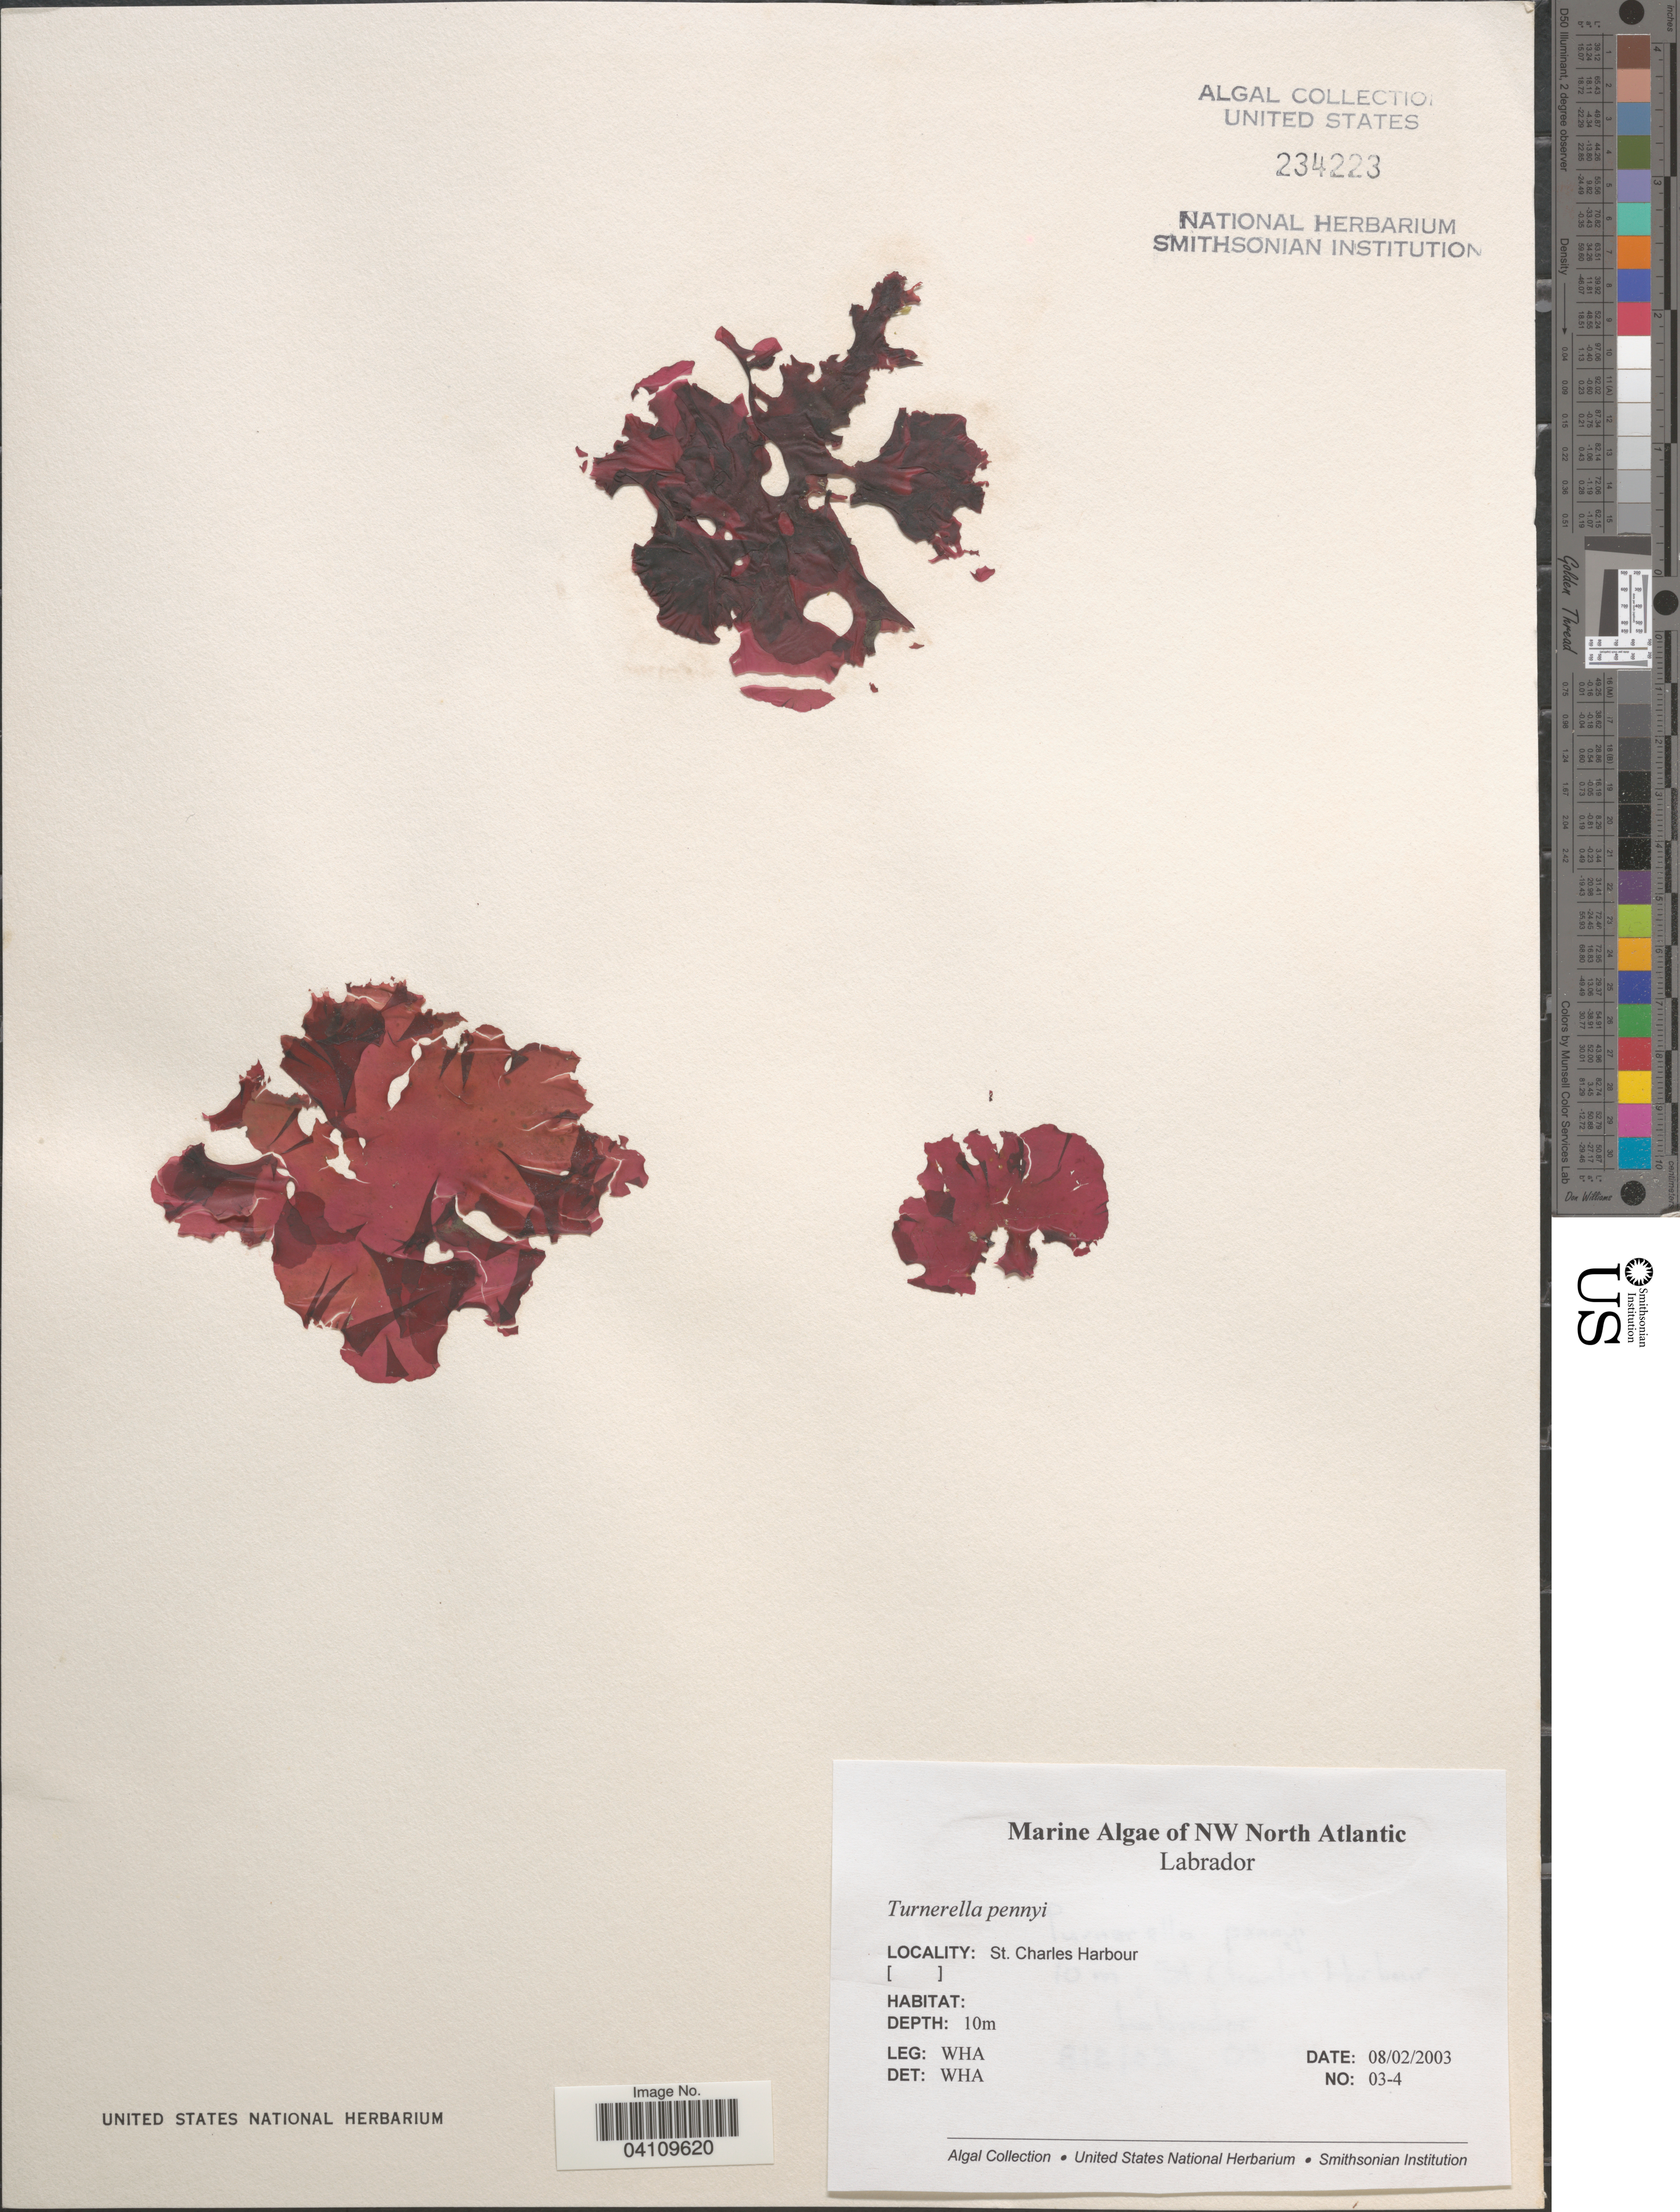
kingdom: Plantae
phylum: Rhodophyta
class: Florideophyceae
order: Gigartinales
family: Furcellariaceae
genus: Turnerella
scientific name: Turnerella pennyi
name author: (Harv.) F. Schmitz in Rosenv.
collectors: W. H. Adey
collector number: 03-4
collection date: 2003-02-08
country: Canada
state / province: Newfoundland and Labrador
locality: NW North Atlantic. Labrador. St. Charles Harbour.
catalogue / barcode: US 234223